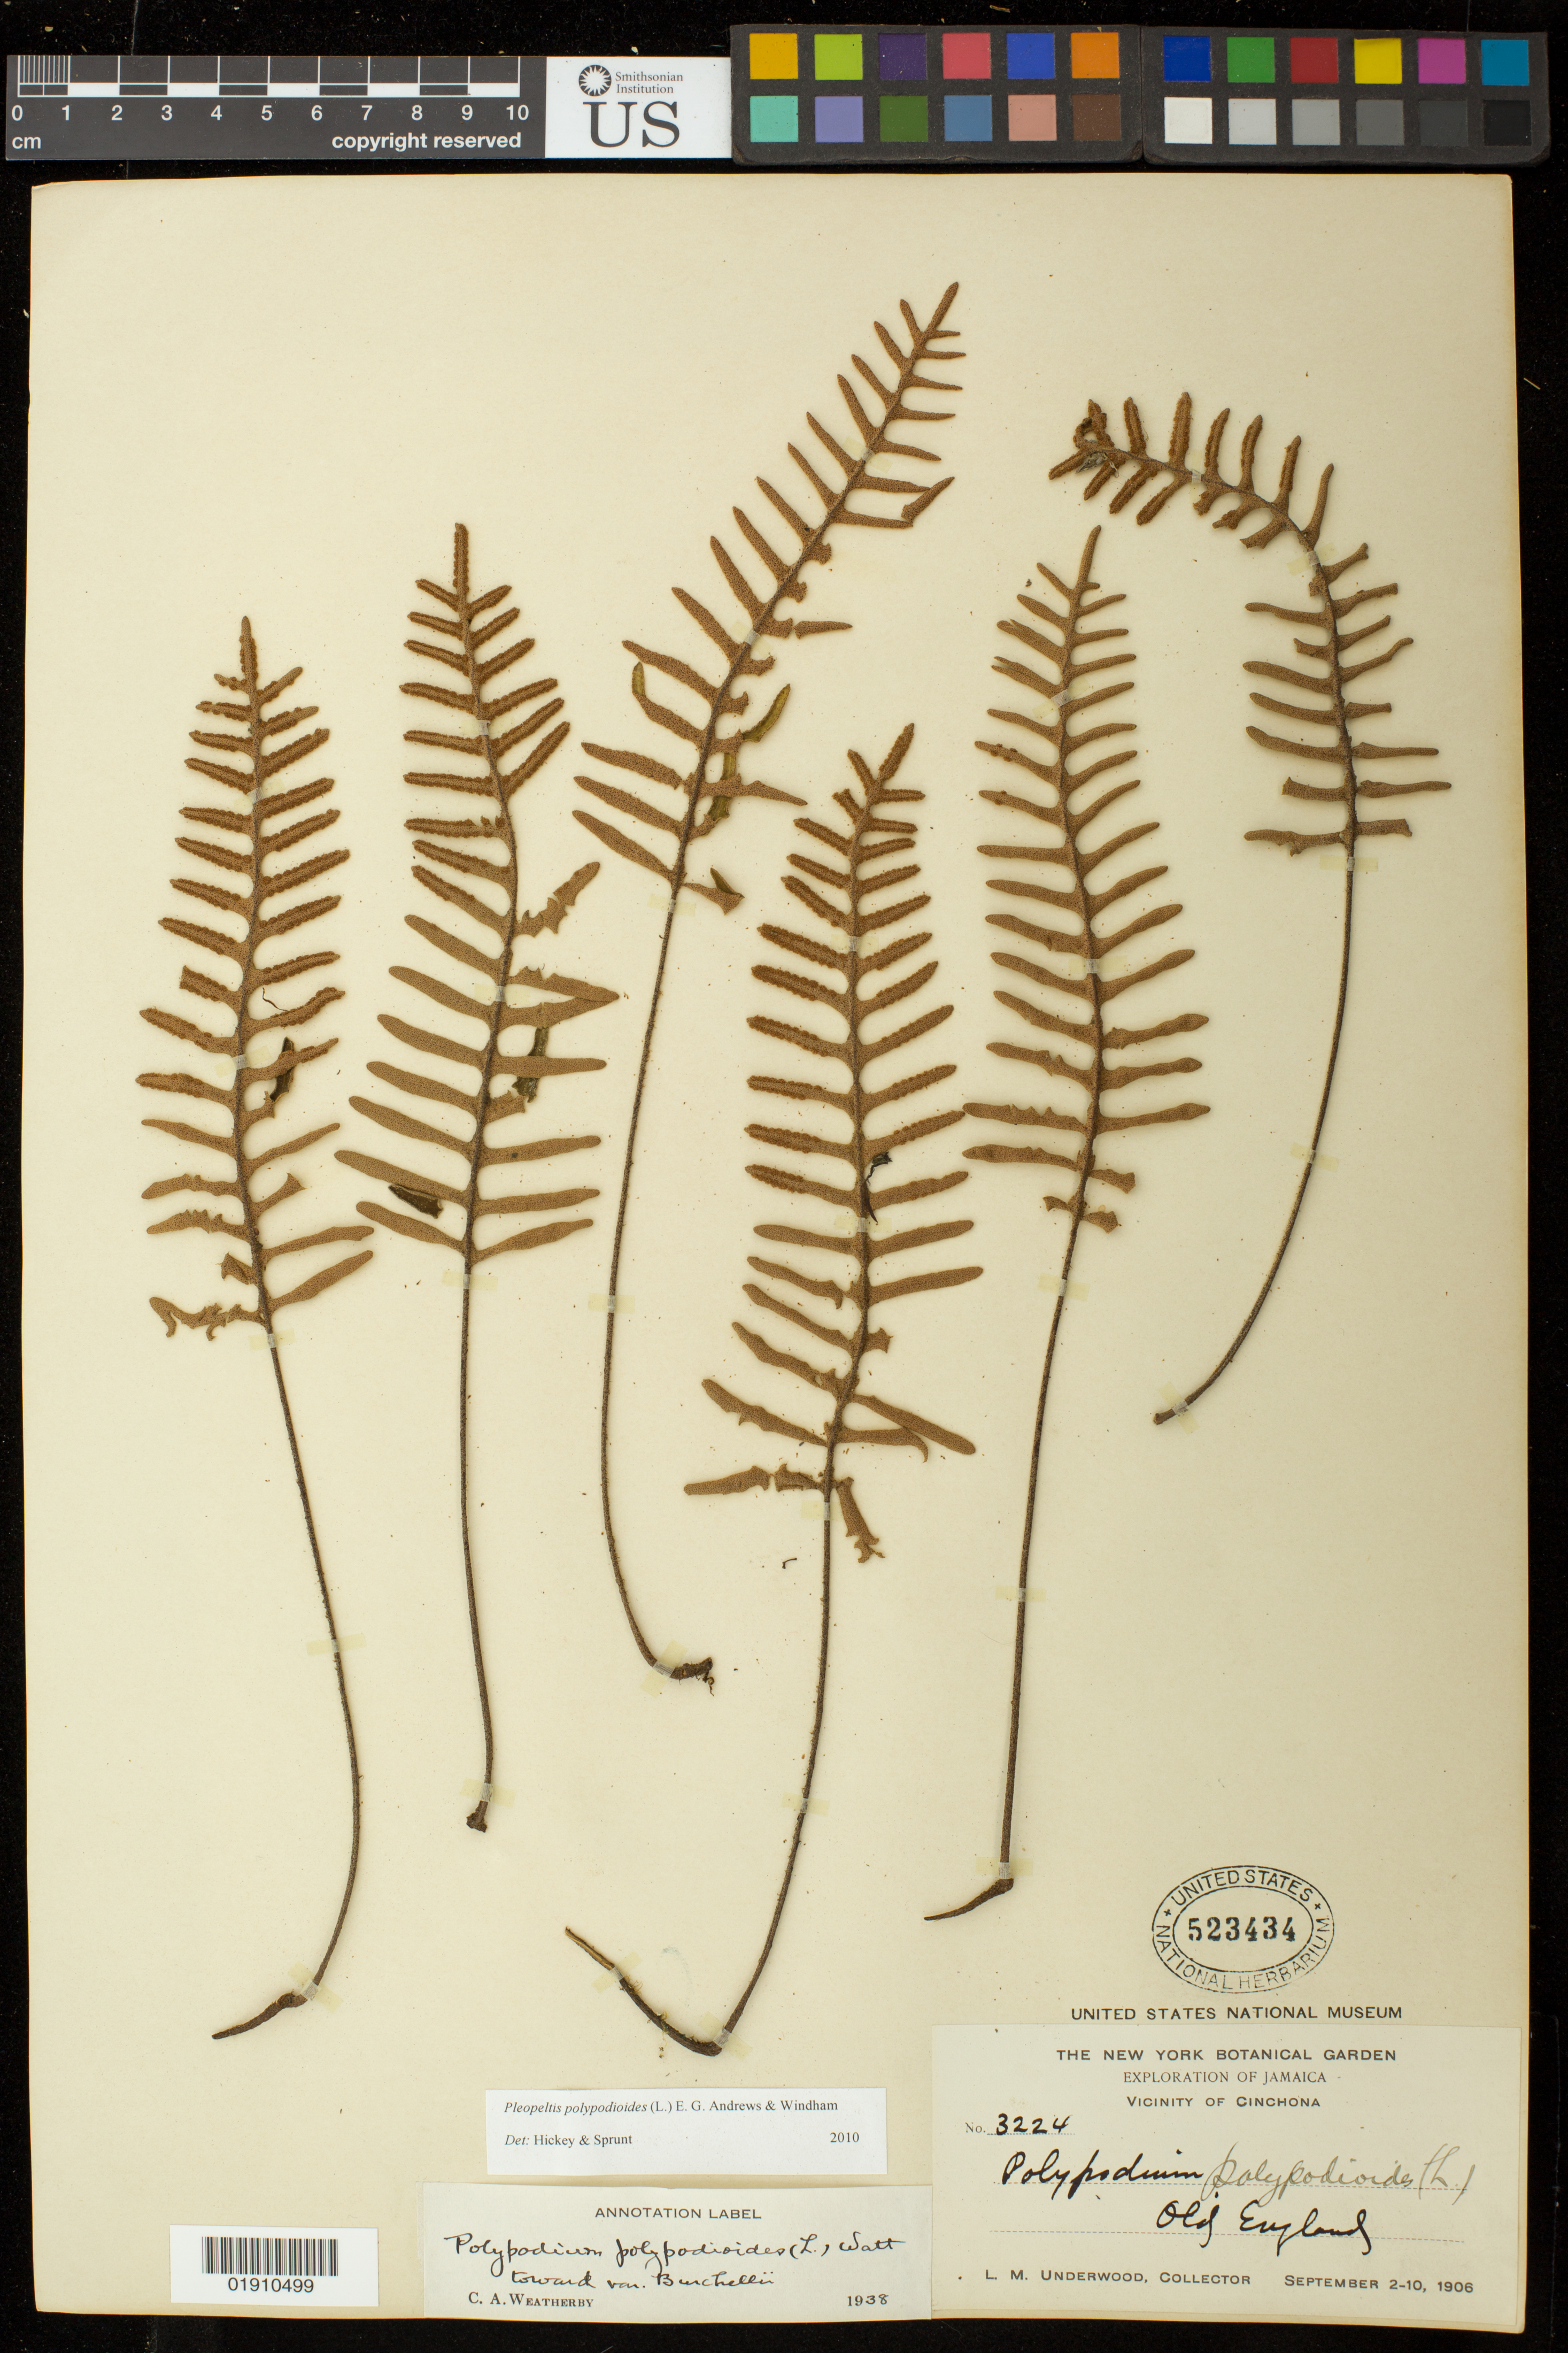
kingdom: Plantae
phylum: Tracheophyta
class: Polypodiopsida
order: Polypodiales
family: Polypodiaceae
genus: Pleopeltis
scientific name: Pleopeltis polypodioides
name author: (L.) E.G. Andrews & Windham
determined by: Sprunt, S. V.; Hickey, R. J.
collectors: L. M. Underwood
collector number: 3224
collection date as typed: September 2-10, 1906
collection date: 1906-09-02/1906-09-10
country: Jamaica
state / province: Manchester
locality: Vicinity of Cinchona, Old England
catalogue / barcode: US 523434